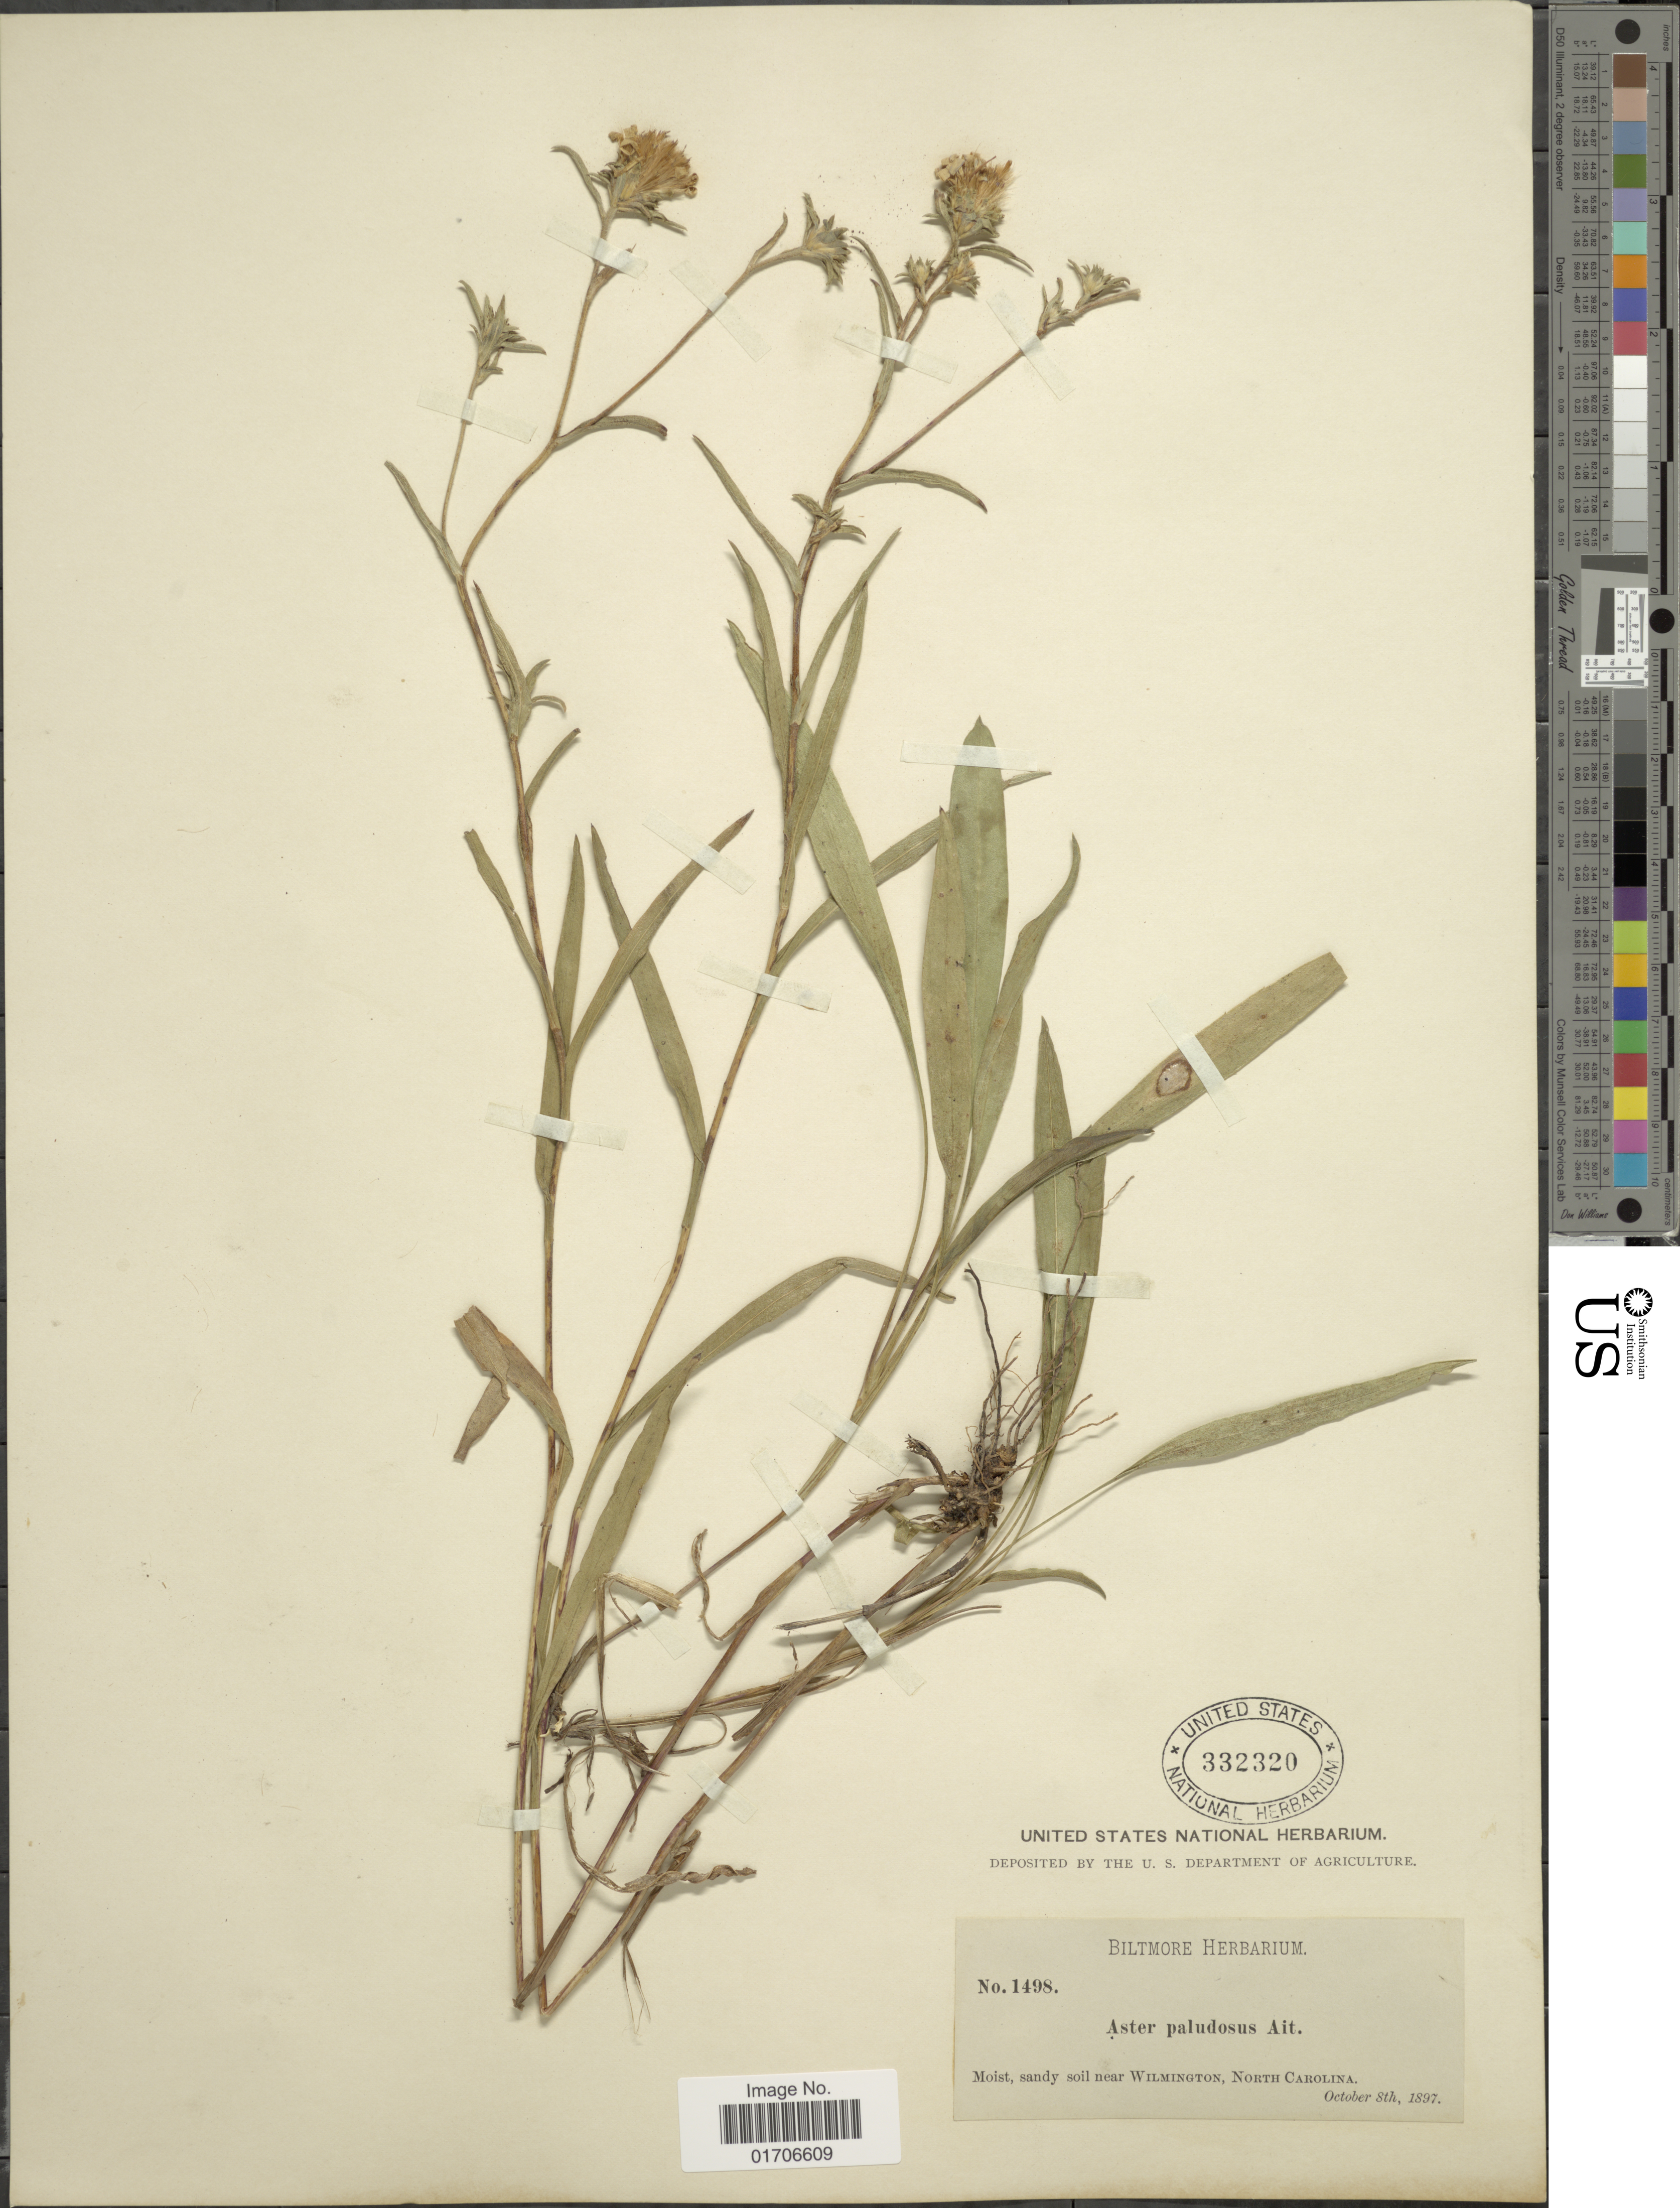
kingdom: Plantae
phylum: Tracheophyta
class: Magnoliopsida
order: Asterales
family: Asteraceae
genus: Eurybia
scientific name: Eurybia paludosa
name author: (Aiton) G.L. Nesom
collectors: ex herb. Biltmore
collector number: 1498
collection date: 1897-10-08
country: United States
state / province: North Carolina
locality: Moist, sandy soil near Wilmington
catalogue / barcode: US 332320